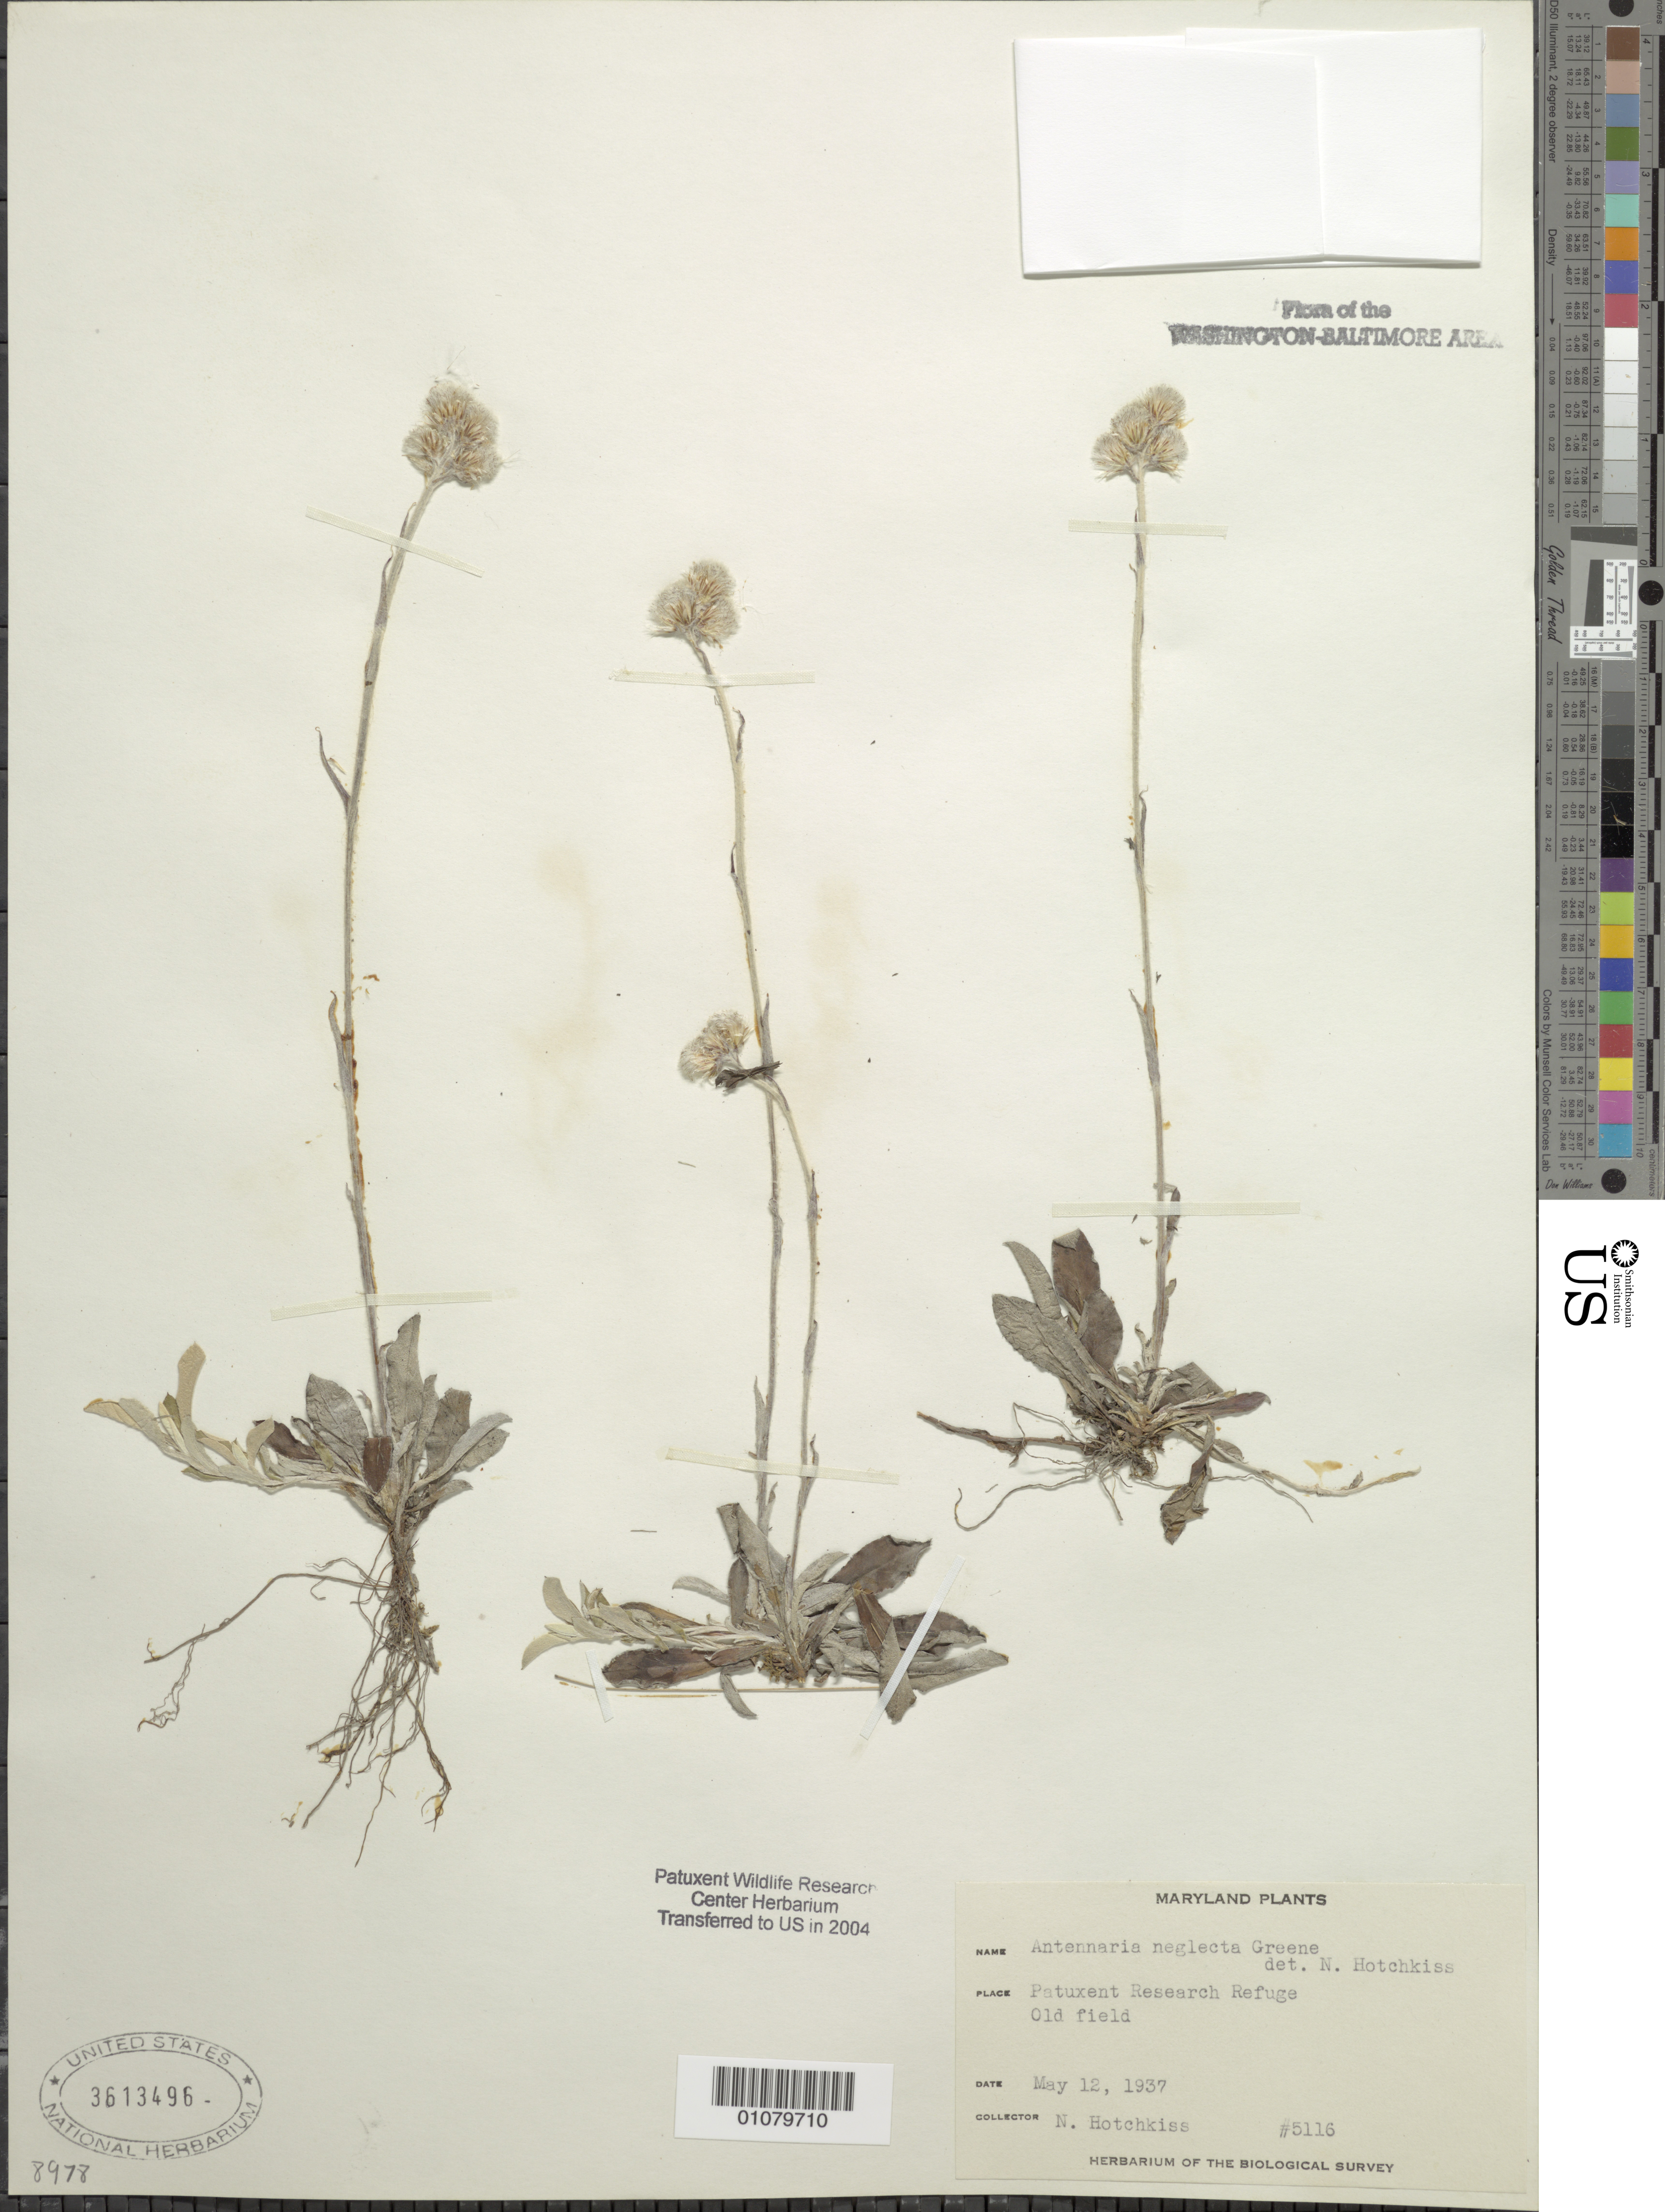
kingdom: Plantae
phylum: Tracheophyta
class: Magnoliopsida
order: Asterales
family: Asteraceae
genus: Antennaria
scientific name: Antennaria neglecta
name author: Greene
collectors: N. Hotchkiss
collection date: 1937-05-12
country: United States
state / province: Maryland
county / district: Prince George's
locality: Patuxent Wildlife Refuge.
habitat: Old field.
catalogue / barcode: US 3613496